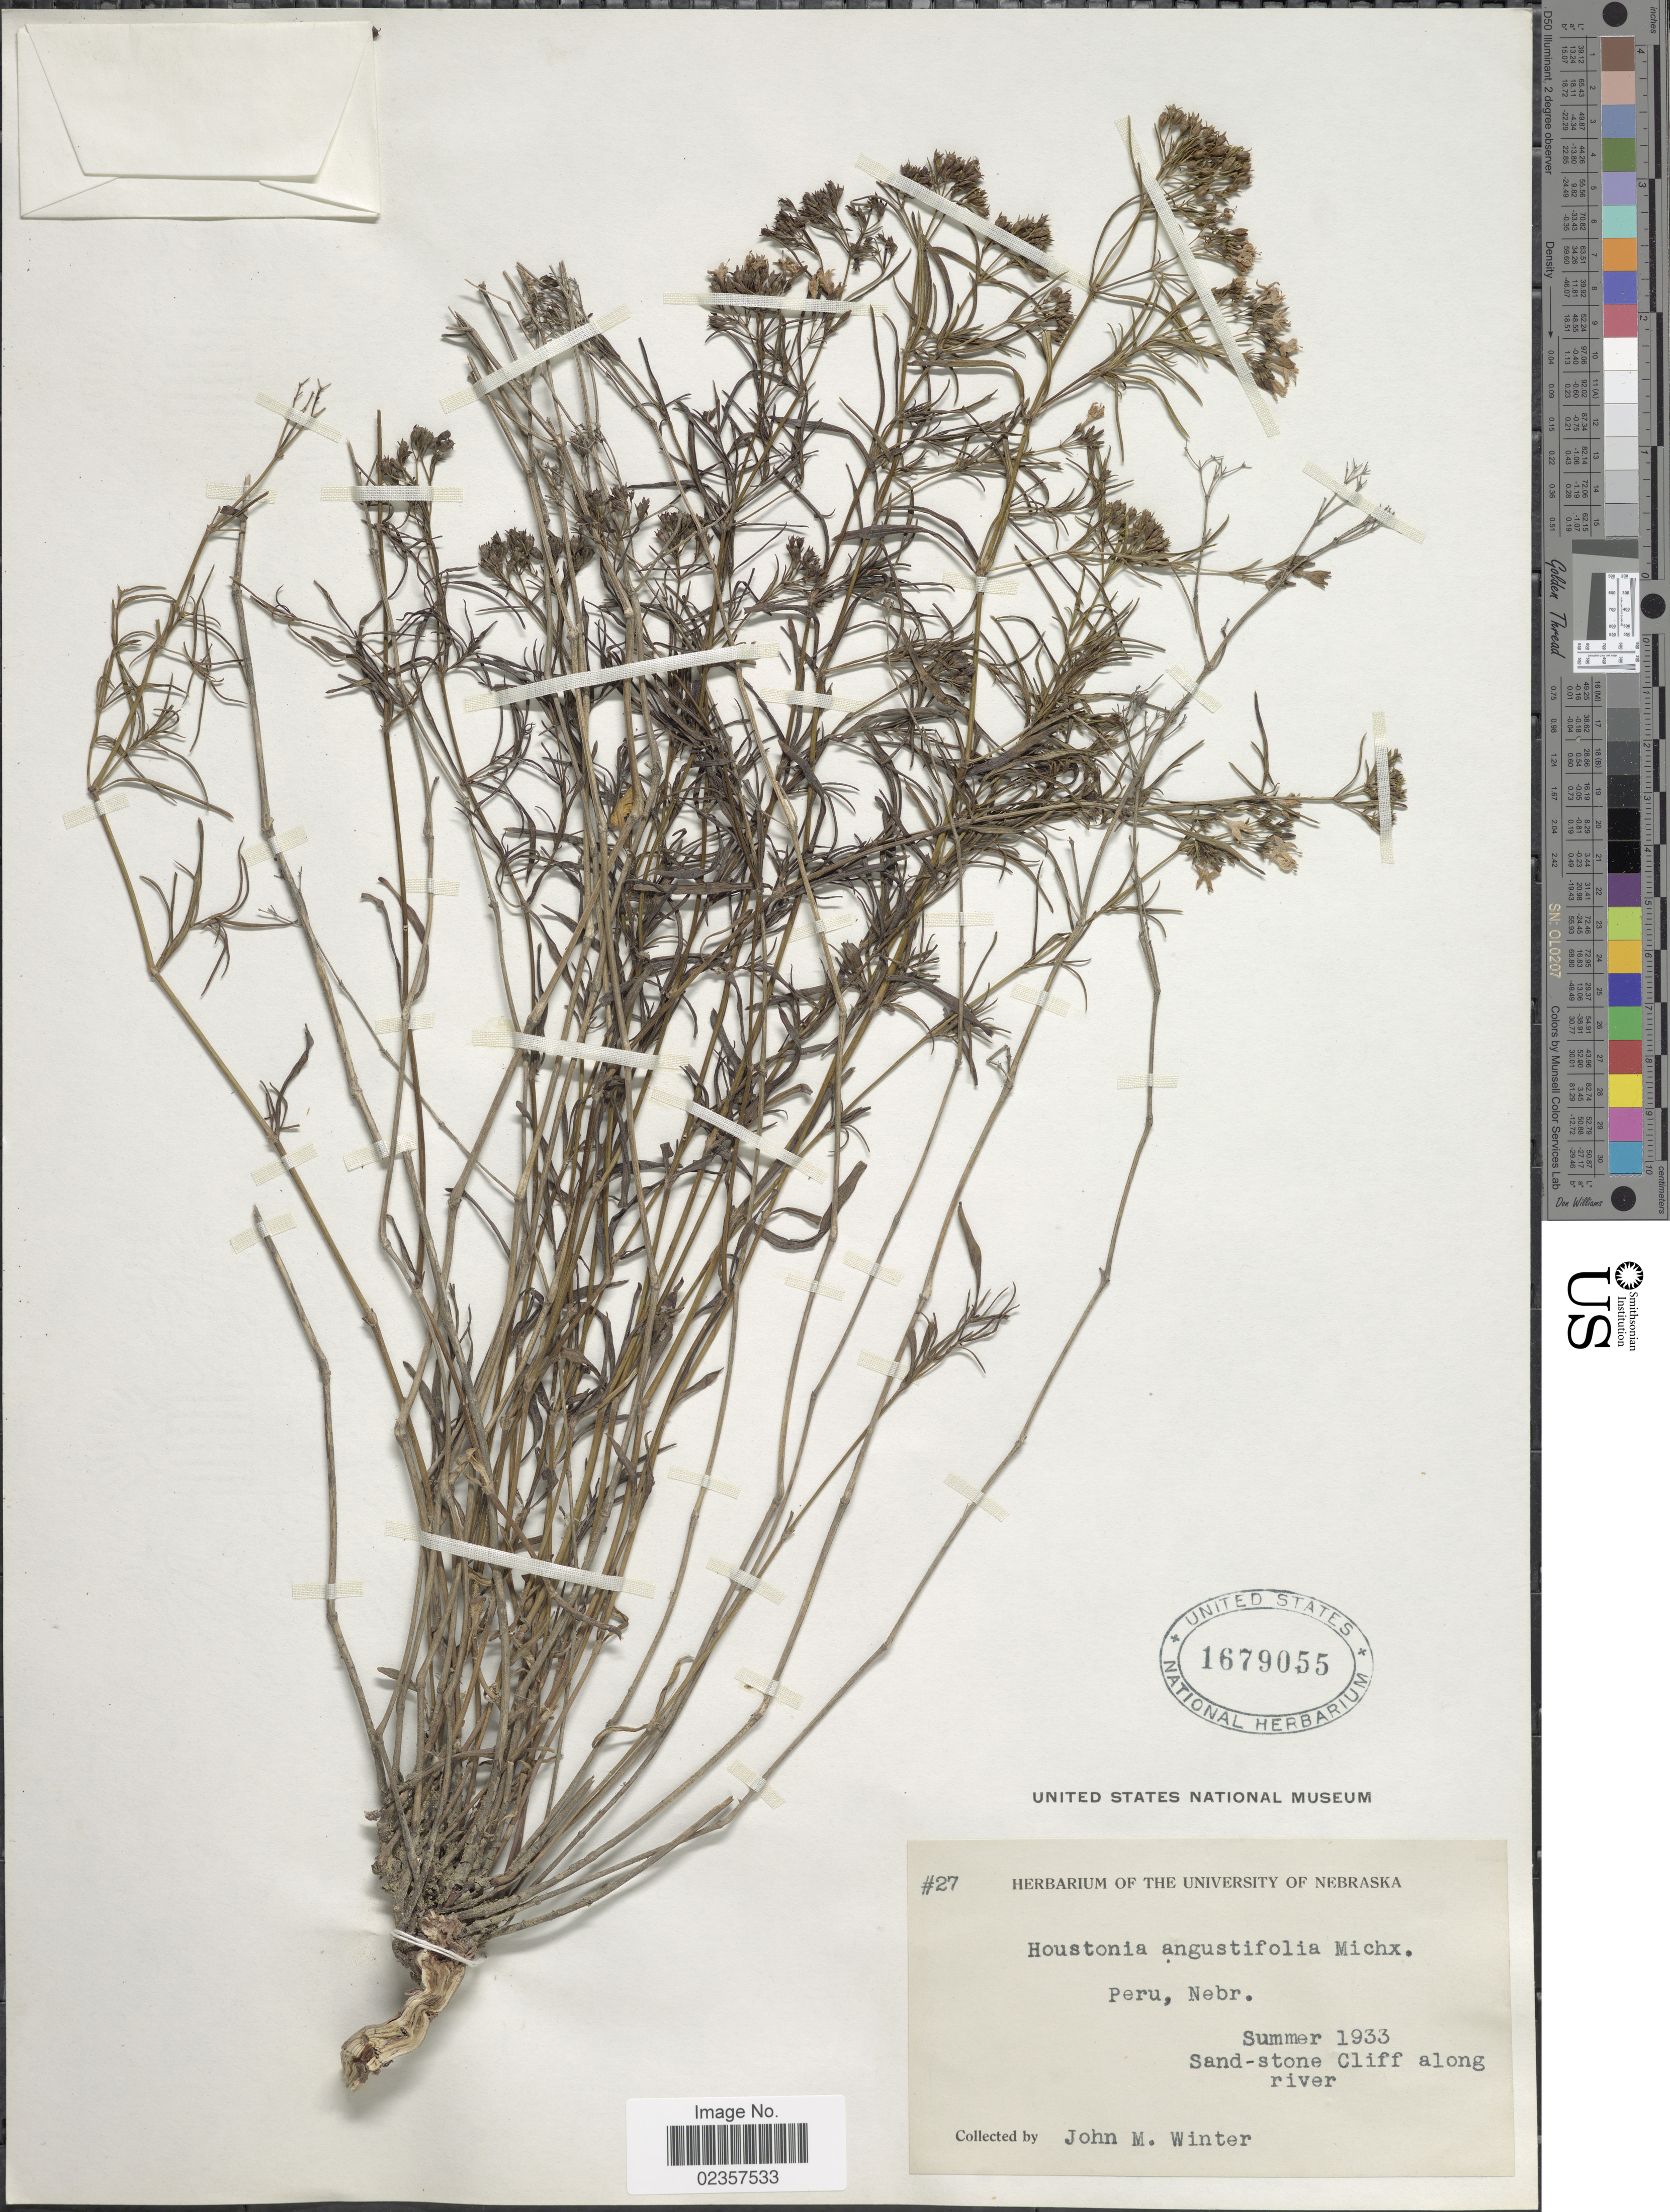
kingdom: Plantae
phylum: Tracheophyta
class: Magnoliopsida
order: Gentianales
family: Rubiaceae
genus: Houstonia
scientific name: Houstonia nigricans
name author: (Lam.) Fernald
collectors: J. M. Winter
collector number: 27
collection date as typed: Summer 1933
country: United States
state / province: Nebraska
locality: Peru. Sand-stone Cliff along river.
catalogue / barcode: US 1679055